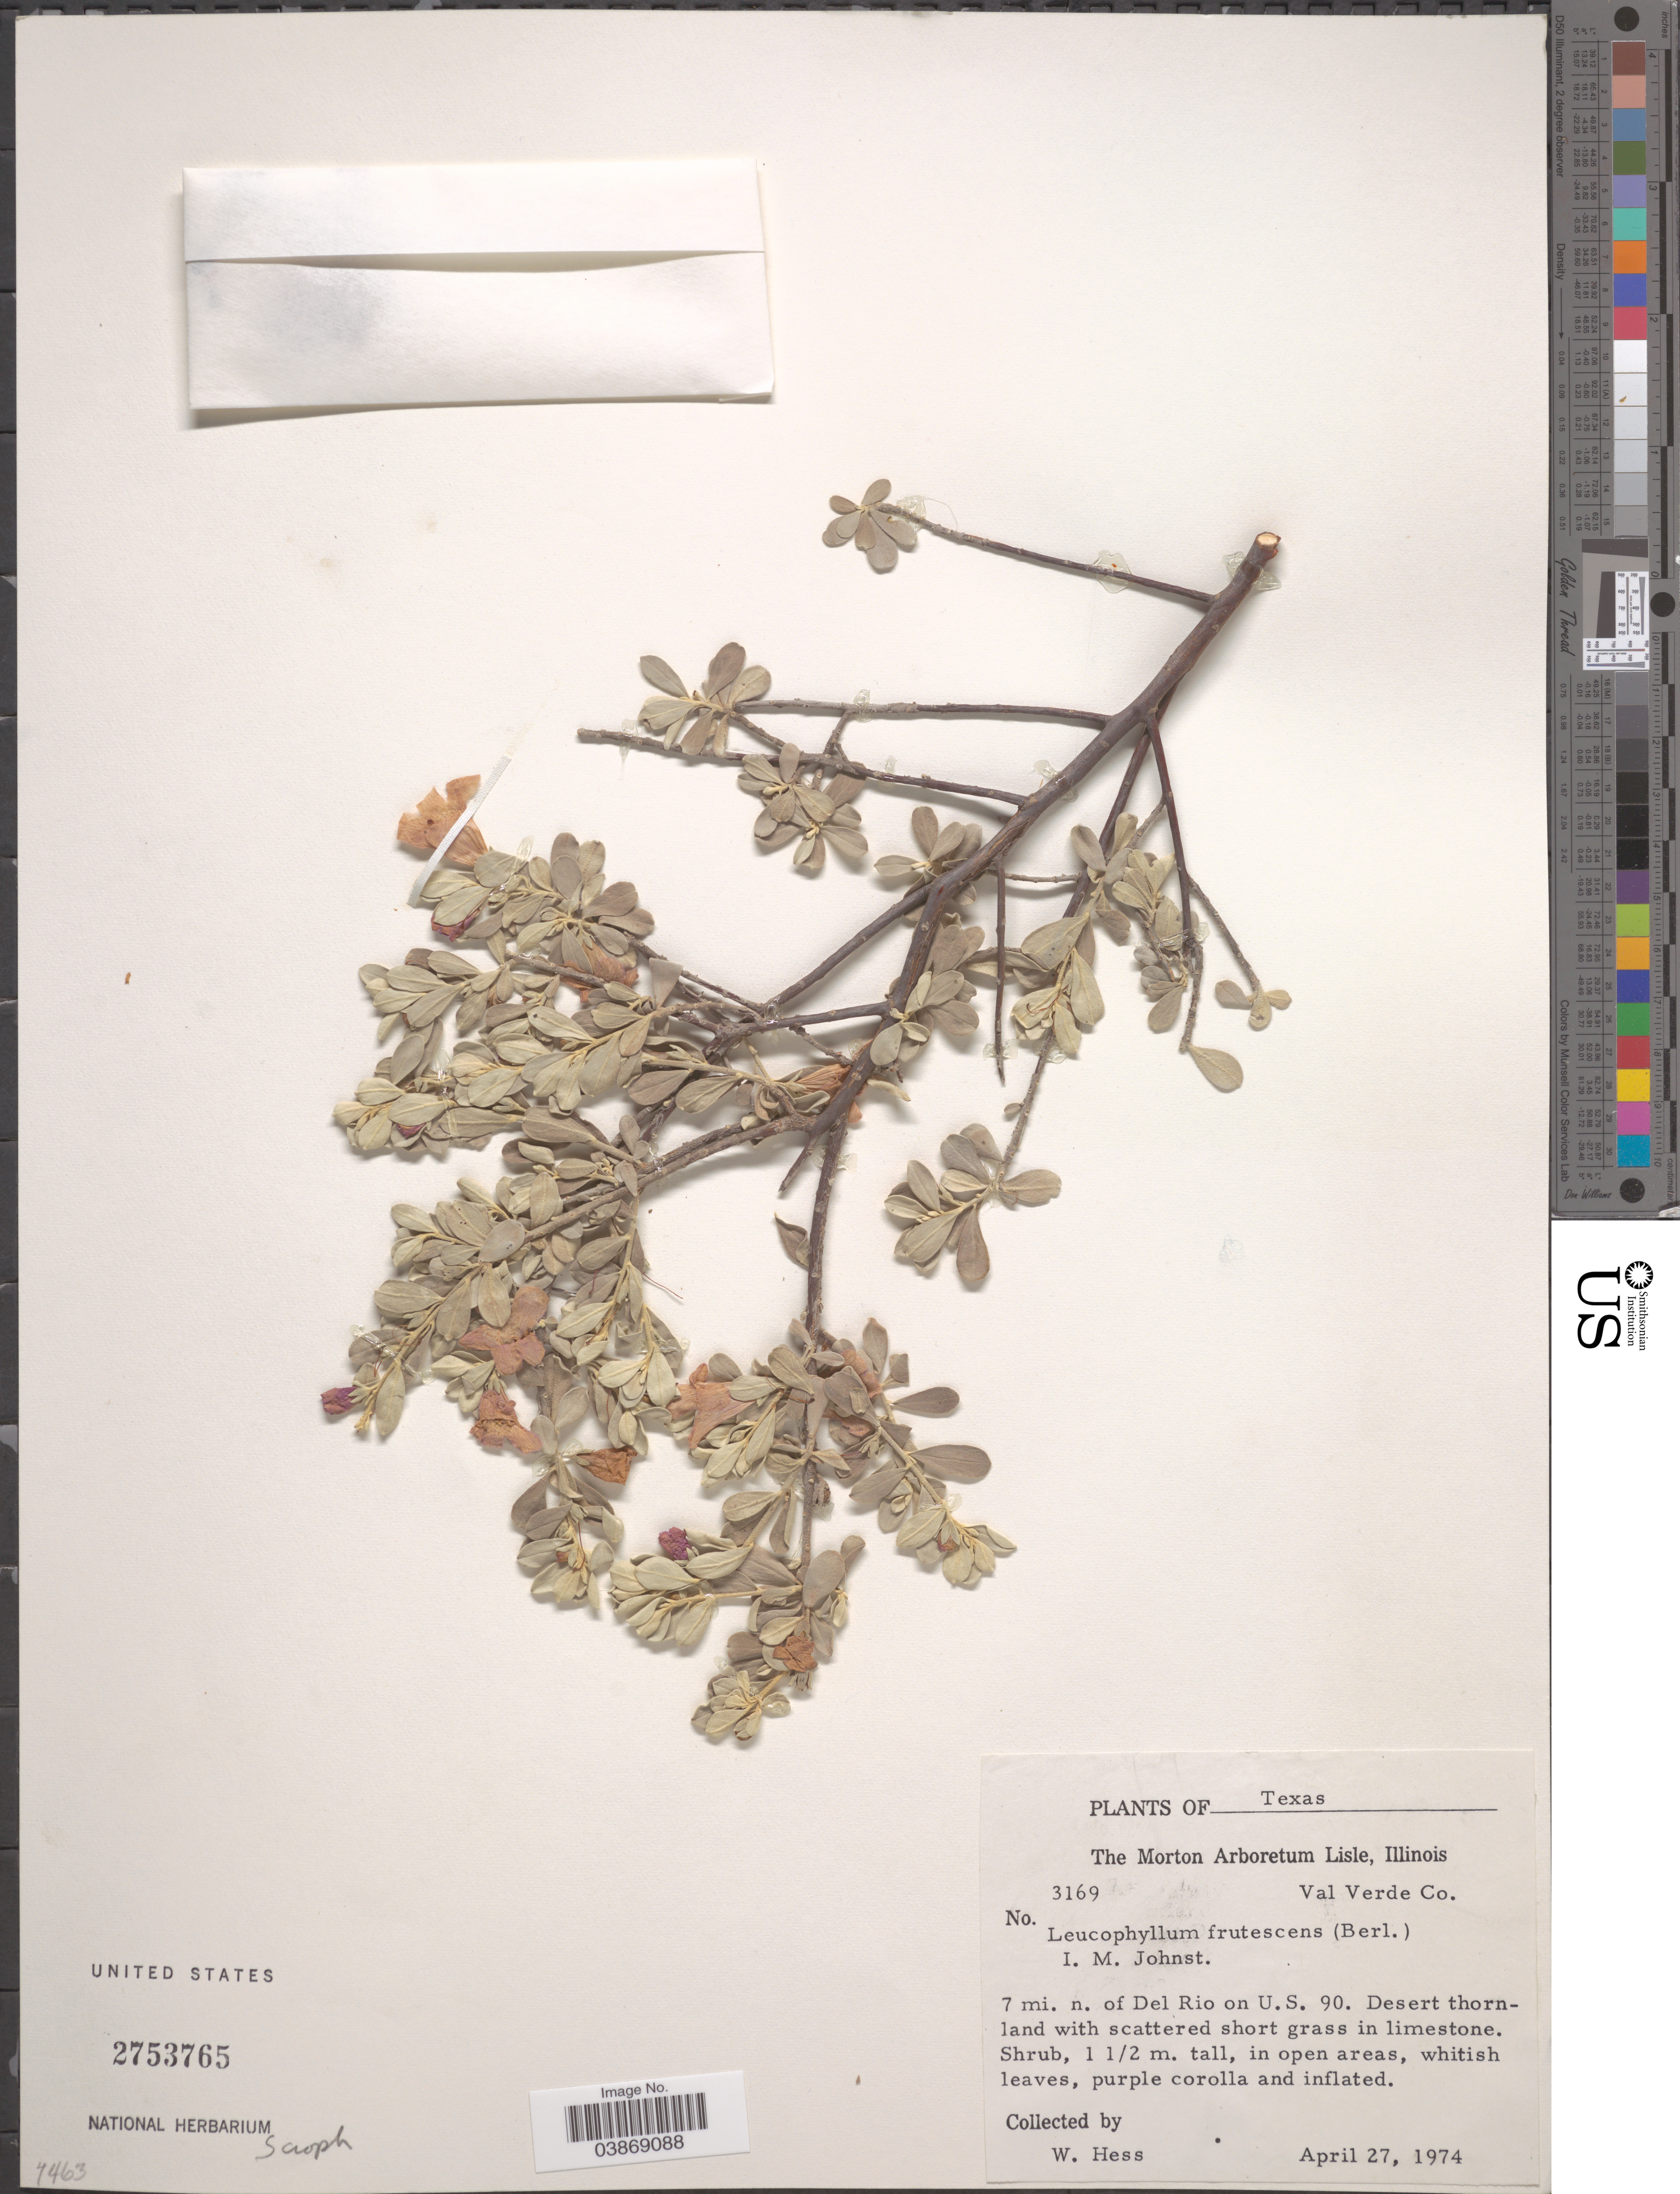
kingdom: Plantae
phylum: Tracheophyta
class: Magnoliopsida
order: Lamiales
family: Scrophulariaceae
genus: Leucophyllum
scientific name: Leucophyllum frutescens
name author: (Berland.) I.M. Johnst.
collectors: W. Hess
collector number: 3169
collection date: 1974-04-27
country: United States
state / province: Texas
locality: Val Verde Co. 7 mi. n. of Del Rio on U.S. 90.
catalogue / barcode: US 2753765